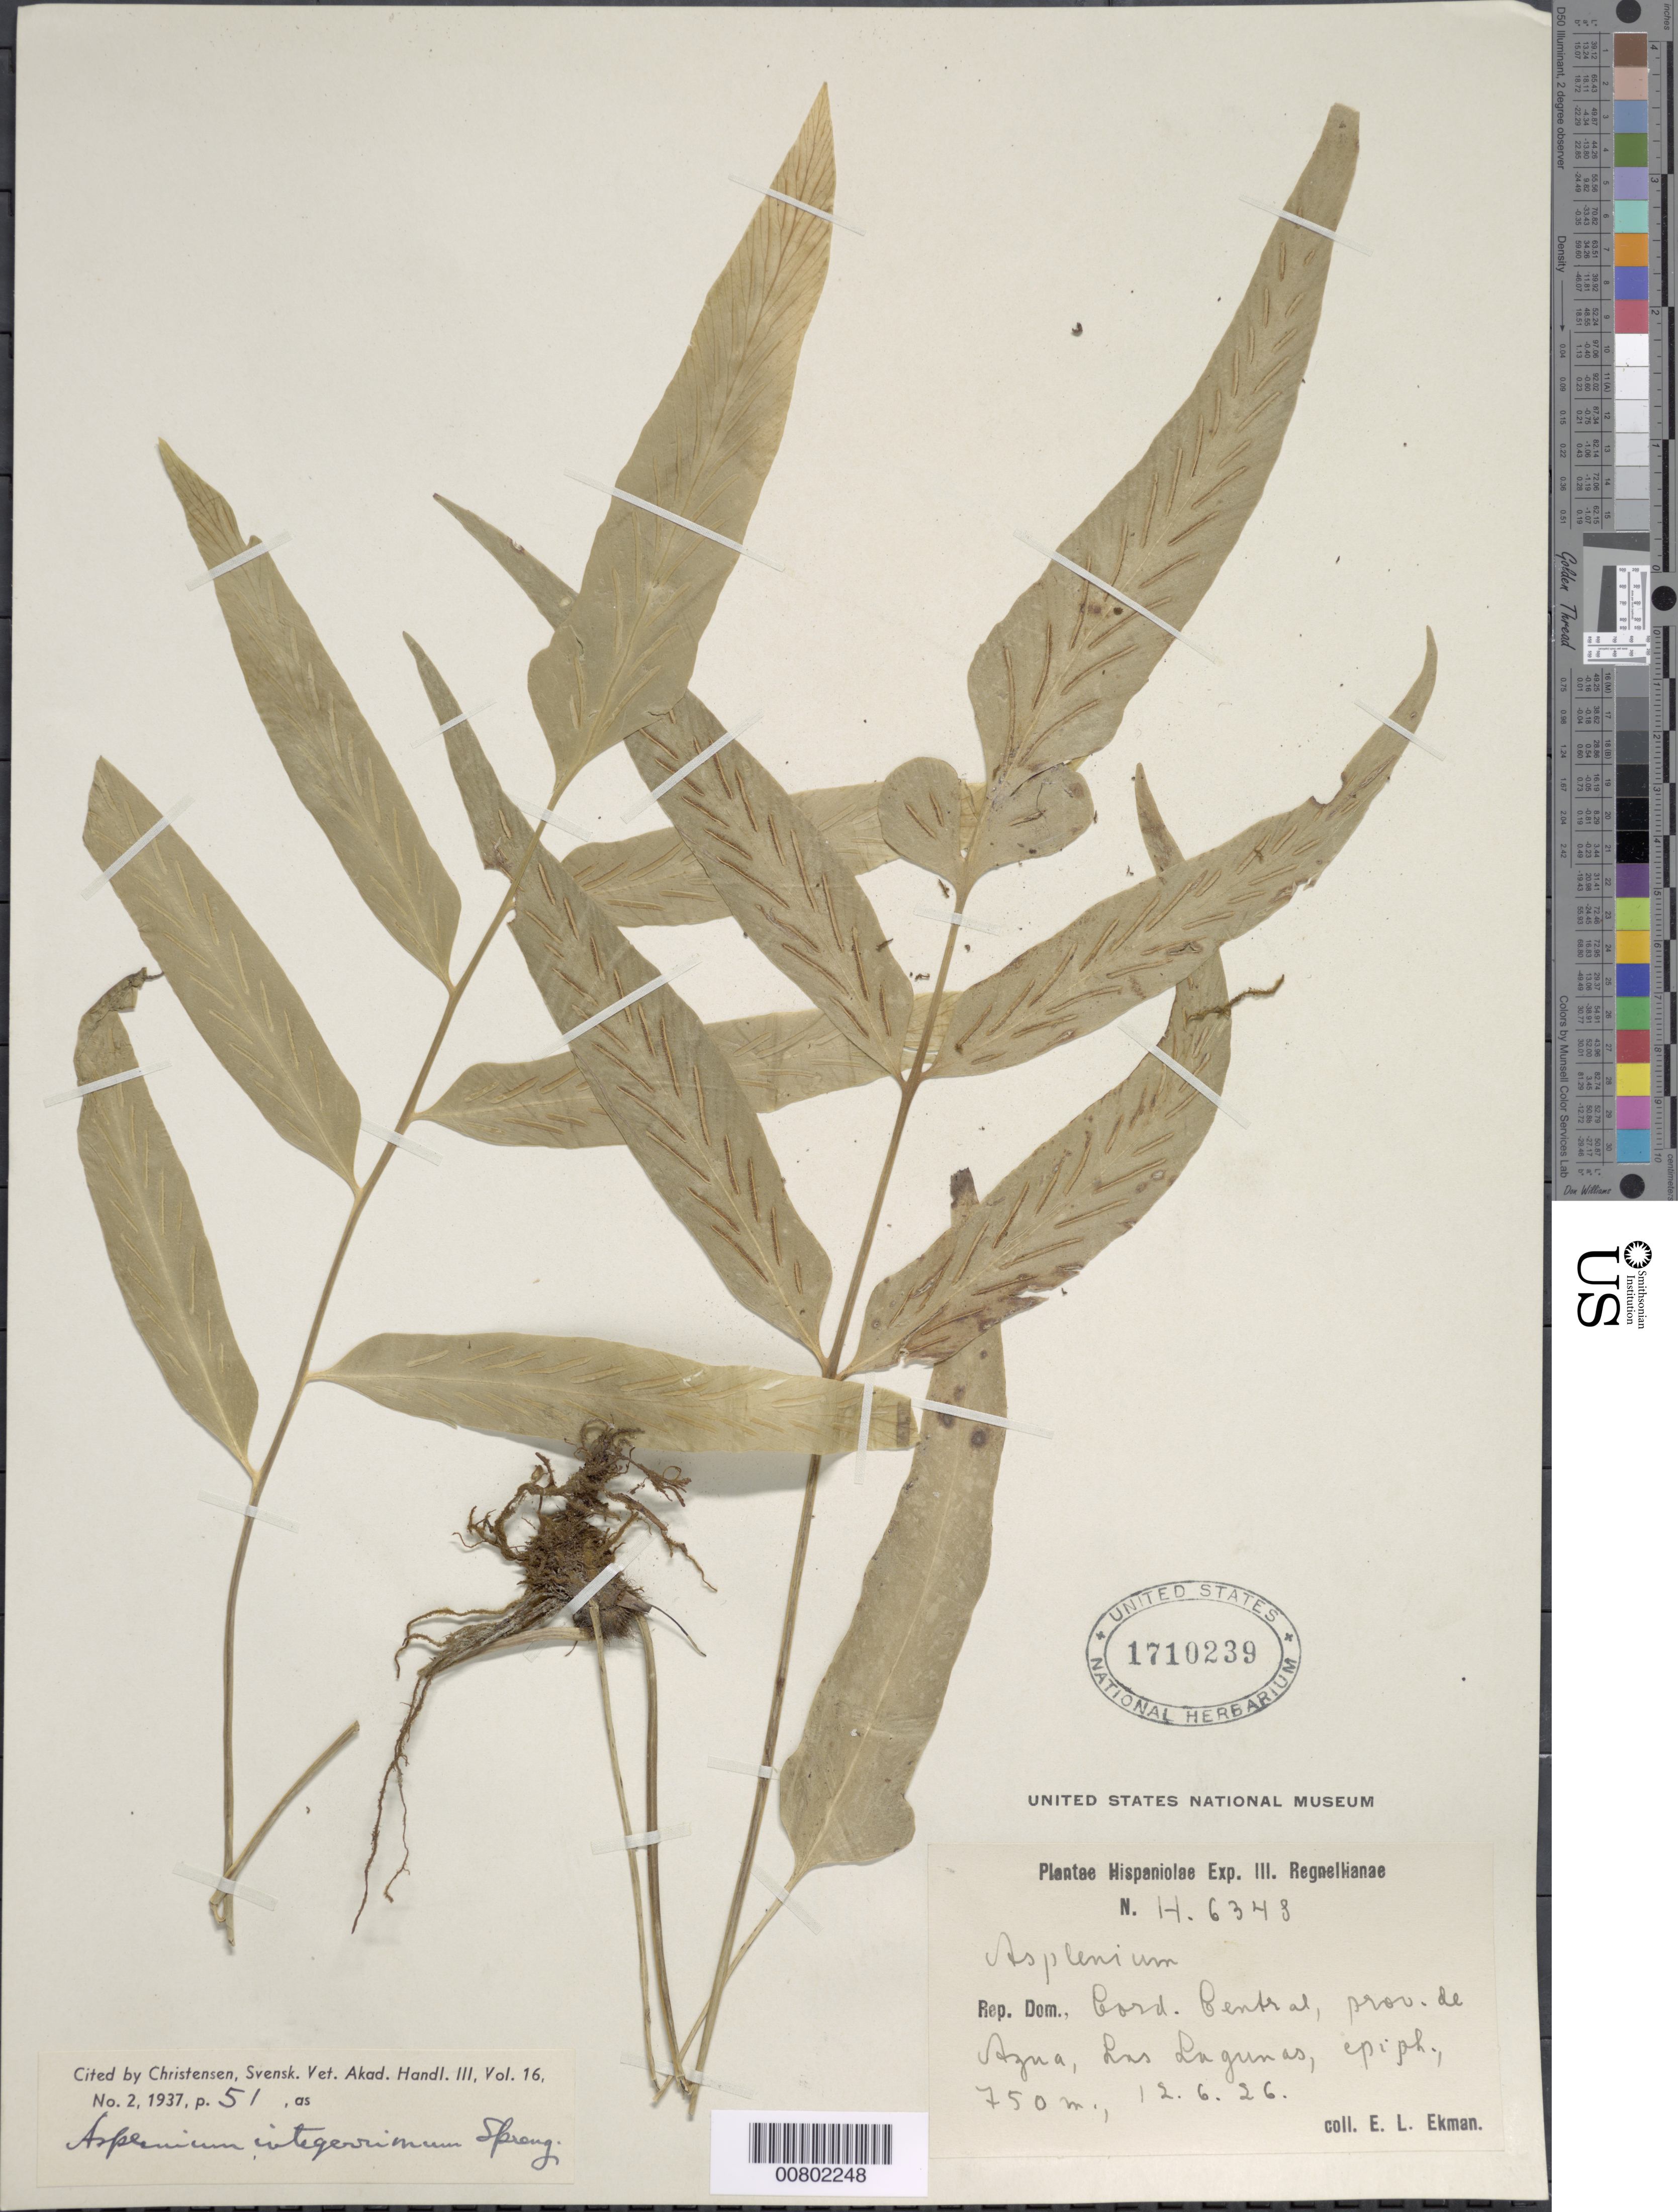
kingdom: Plantae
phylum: Tracheophyta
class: Polypodiopsida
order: Polypodiales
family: Aspleniaceae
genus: Asplenium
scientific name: Asplenium juglandifolium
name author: Lam.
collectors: E. L. Ekman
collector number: H 6348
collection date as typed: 12 Jun 1926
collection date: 1926-06-12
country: Dominican Republic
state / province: Azua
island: Hispaniola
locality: Cordillera Central, Las Lagunas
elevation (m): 750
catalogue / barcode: US 1710239